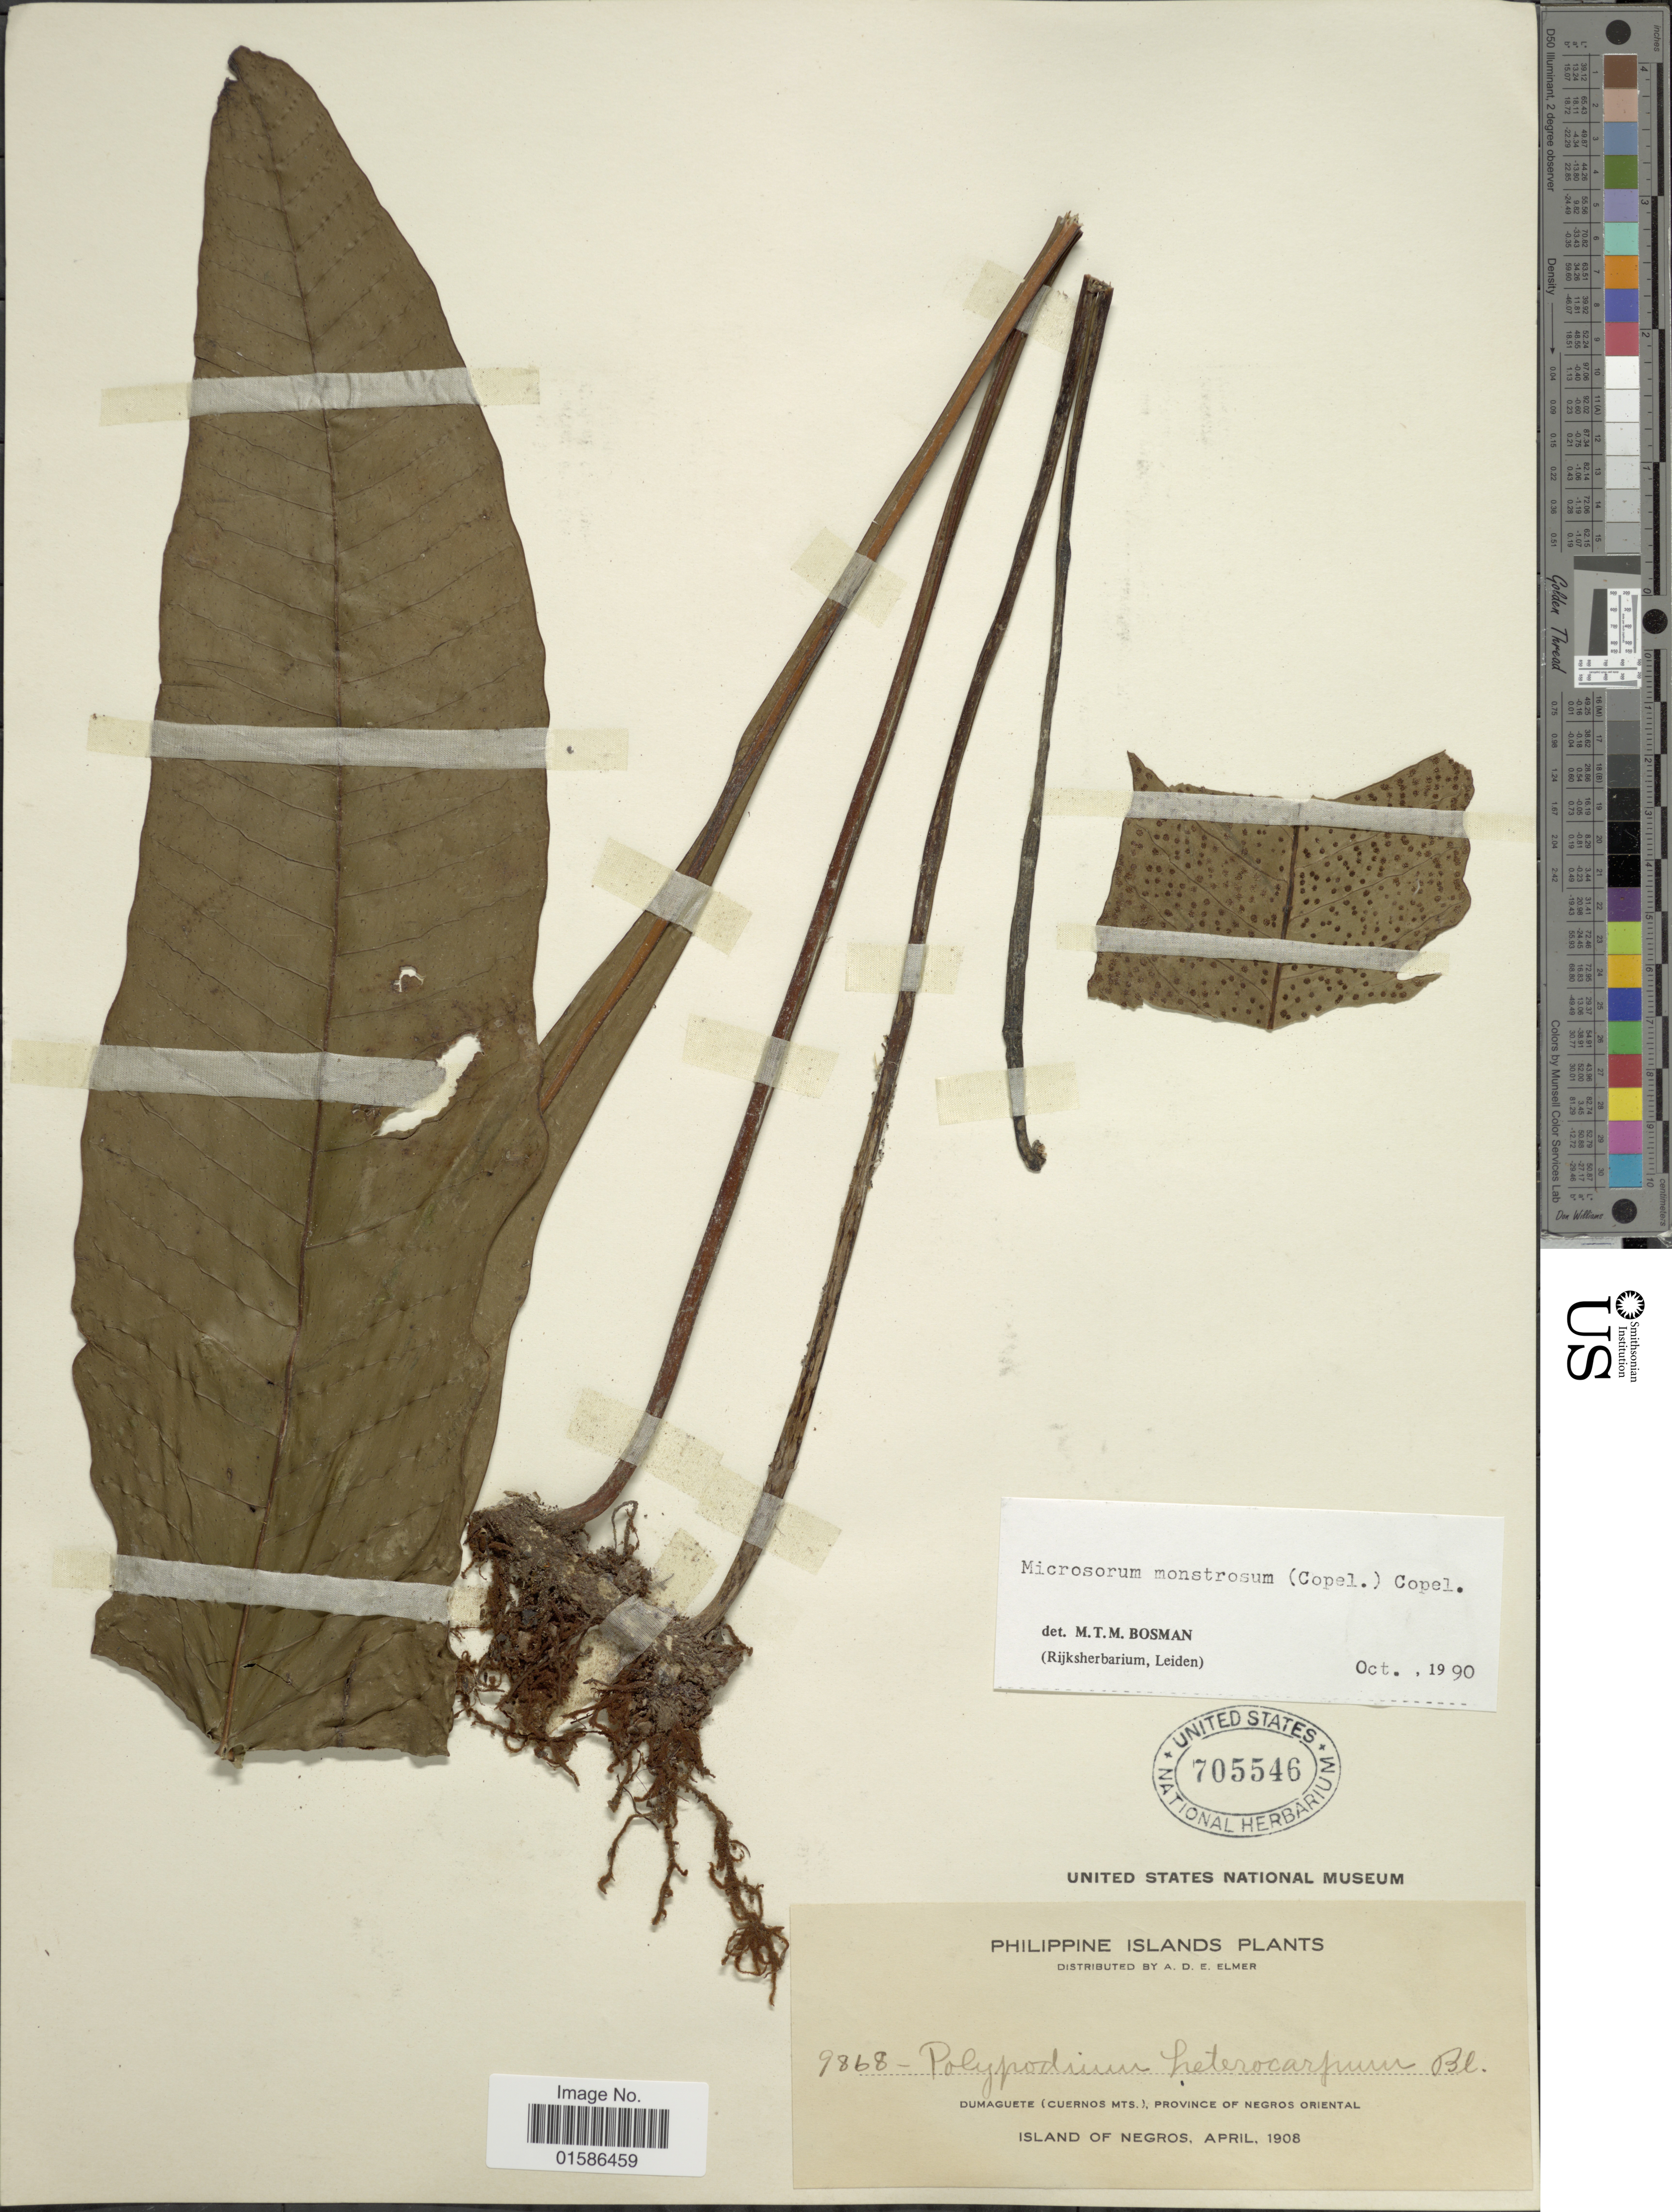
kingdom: Plantae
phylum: Tracheophyta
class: Polypodiopsida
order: Polypodiales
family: Polypodiaceae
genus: Microsorum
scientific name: Microsorum monstrosum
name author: (Copel.) Copel.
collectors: A. D. E. Elmer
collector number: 9868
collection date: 1908-04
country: Philippines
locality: Philippine Islands, Dumaguete (Cuernos Mts.), Province of Negros Oriental, Island of Negros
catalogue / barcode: US 705546